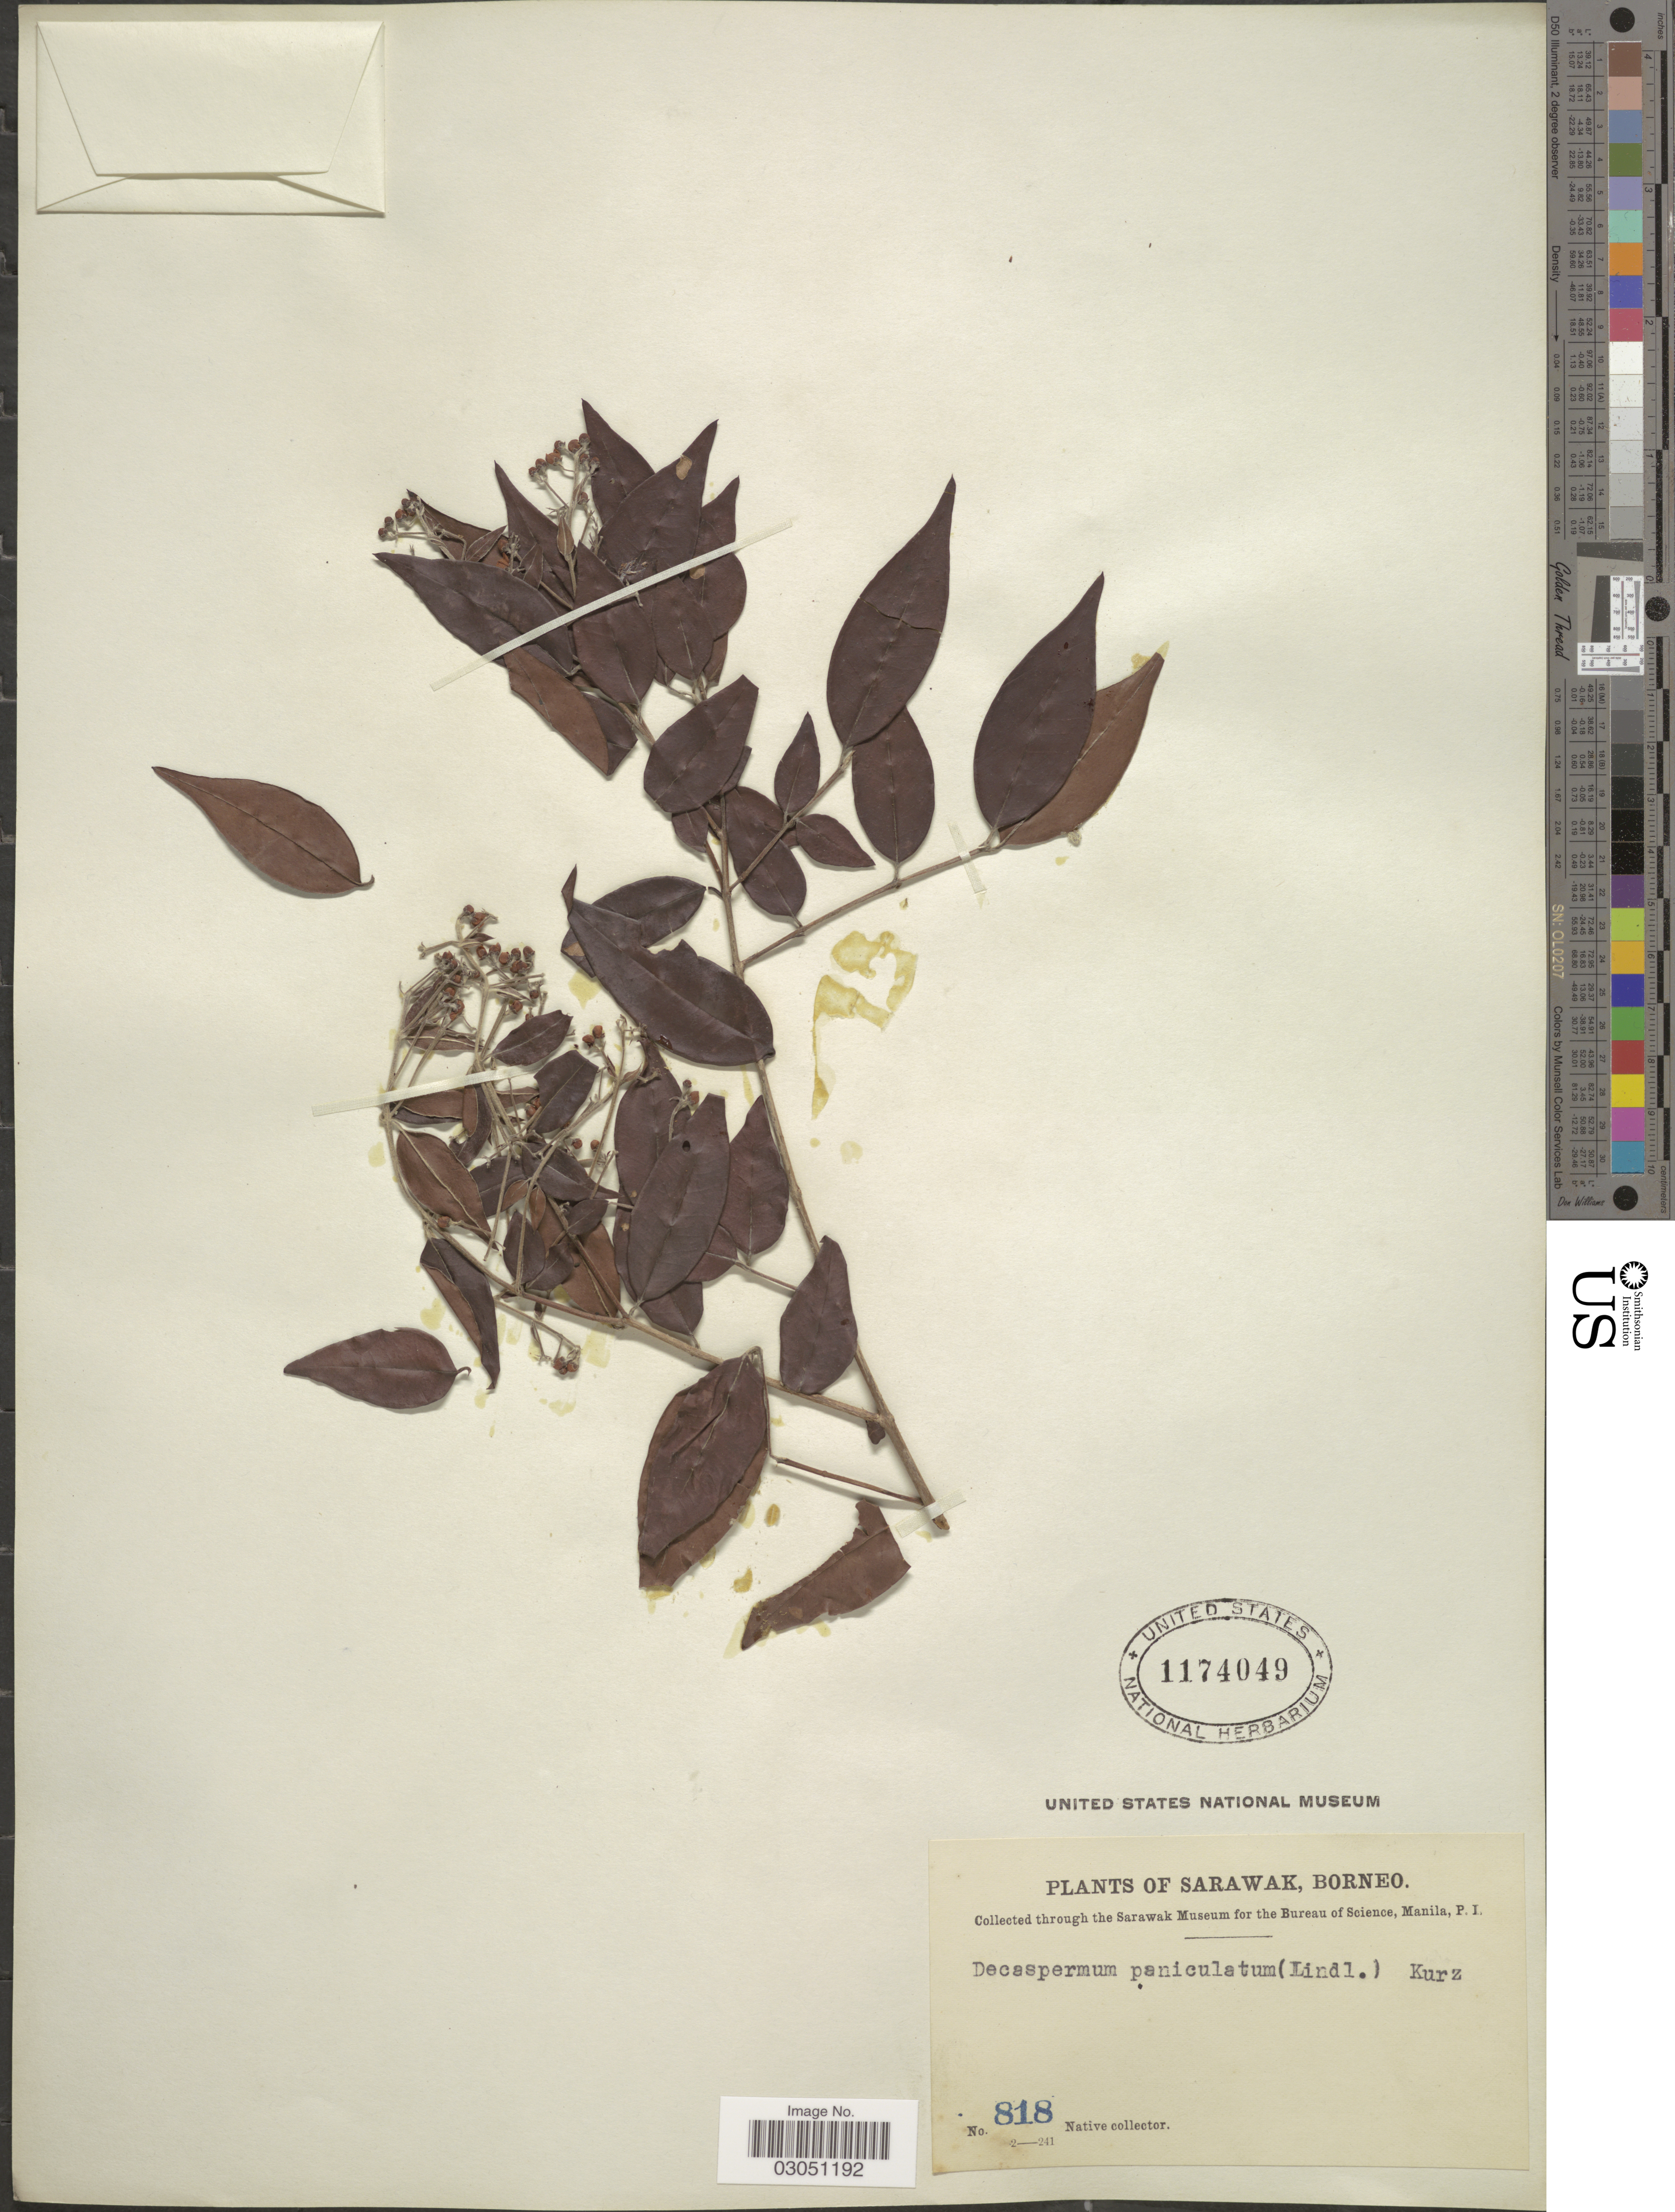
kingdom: Plantae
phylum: Tracheophyta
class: Magnoliopsida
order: Myrtales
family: Myrtaceae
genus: Decaspermum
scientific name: Decaspermum paniculatum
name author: (Lindl.) Kurz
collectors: Native collector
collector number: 818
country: Malaysia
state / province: Sarawak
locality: Sarawak, Borneo.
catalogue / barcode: US 1174049